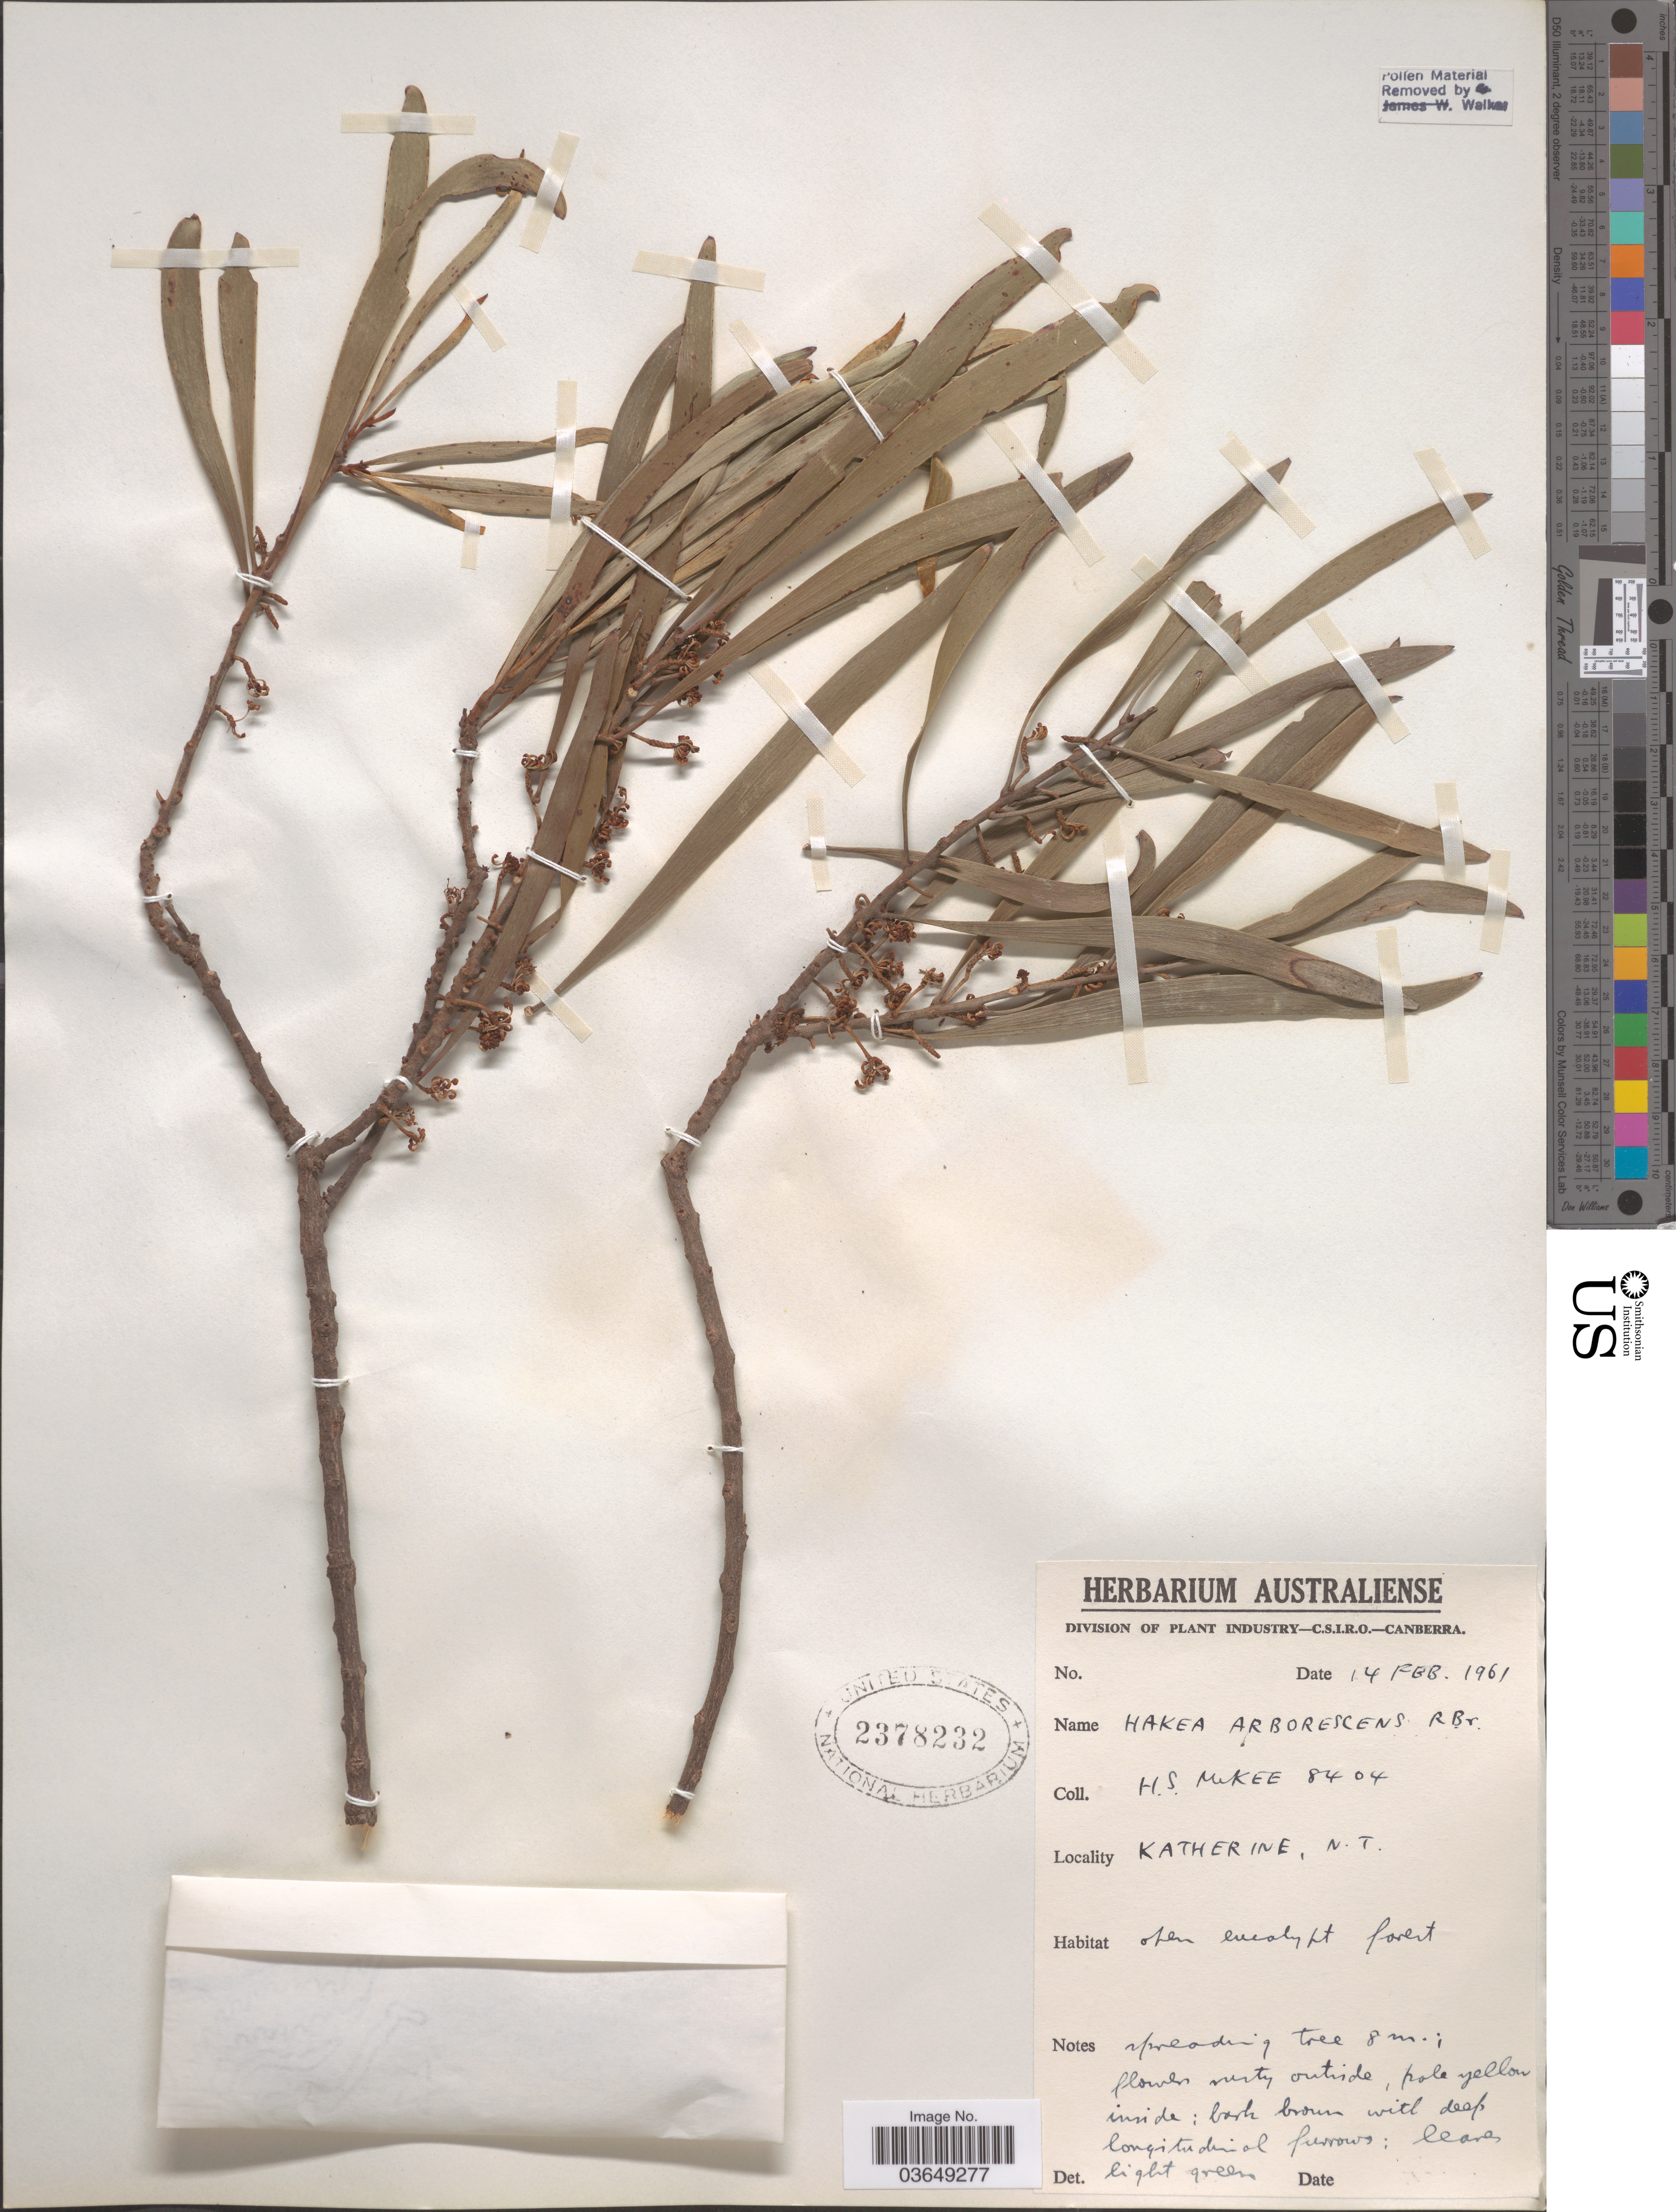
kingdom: Plantae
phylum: Tracheophyta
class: Magnoliopsida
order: Proteales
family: Proteaceae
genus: Hakea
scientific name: Hakea arborescens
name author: R. Br.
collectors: H. S. McKee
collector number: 8404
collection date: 1961-02-14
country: Australia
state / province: Northern Territory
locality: Katherine.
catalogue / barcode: US 2378232